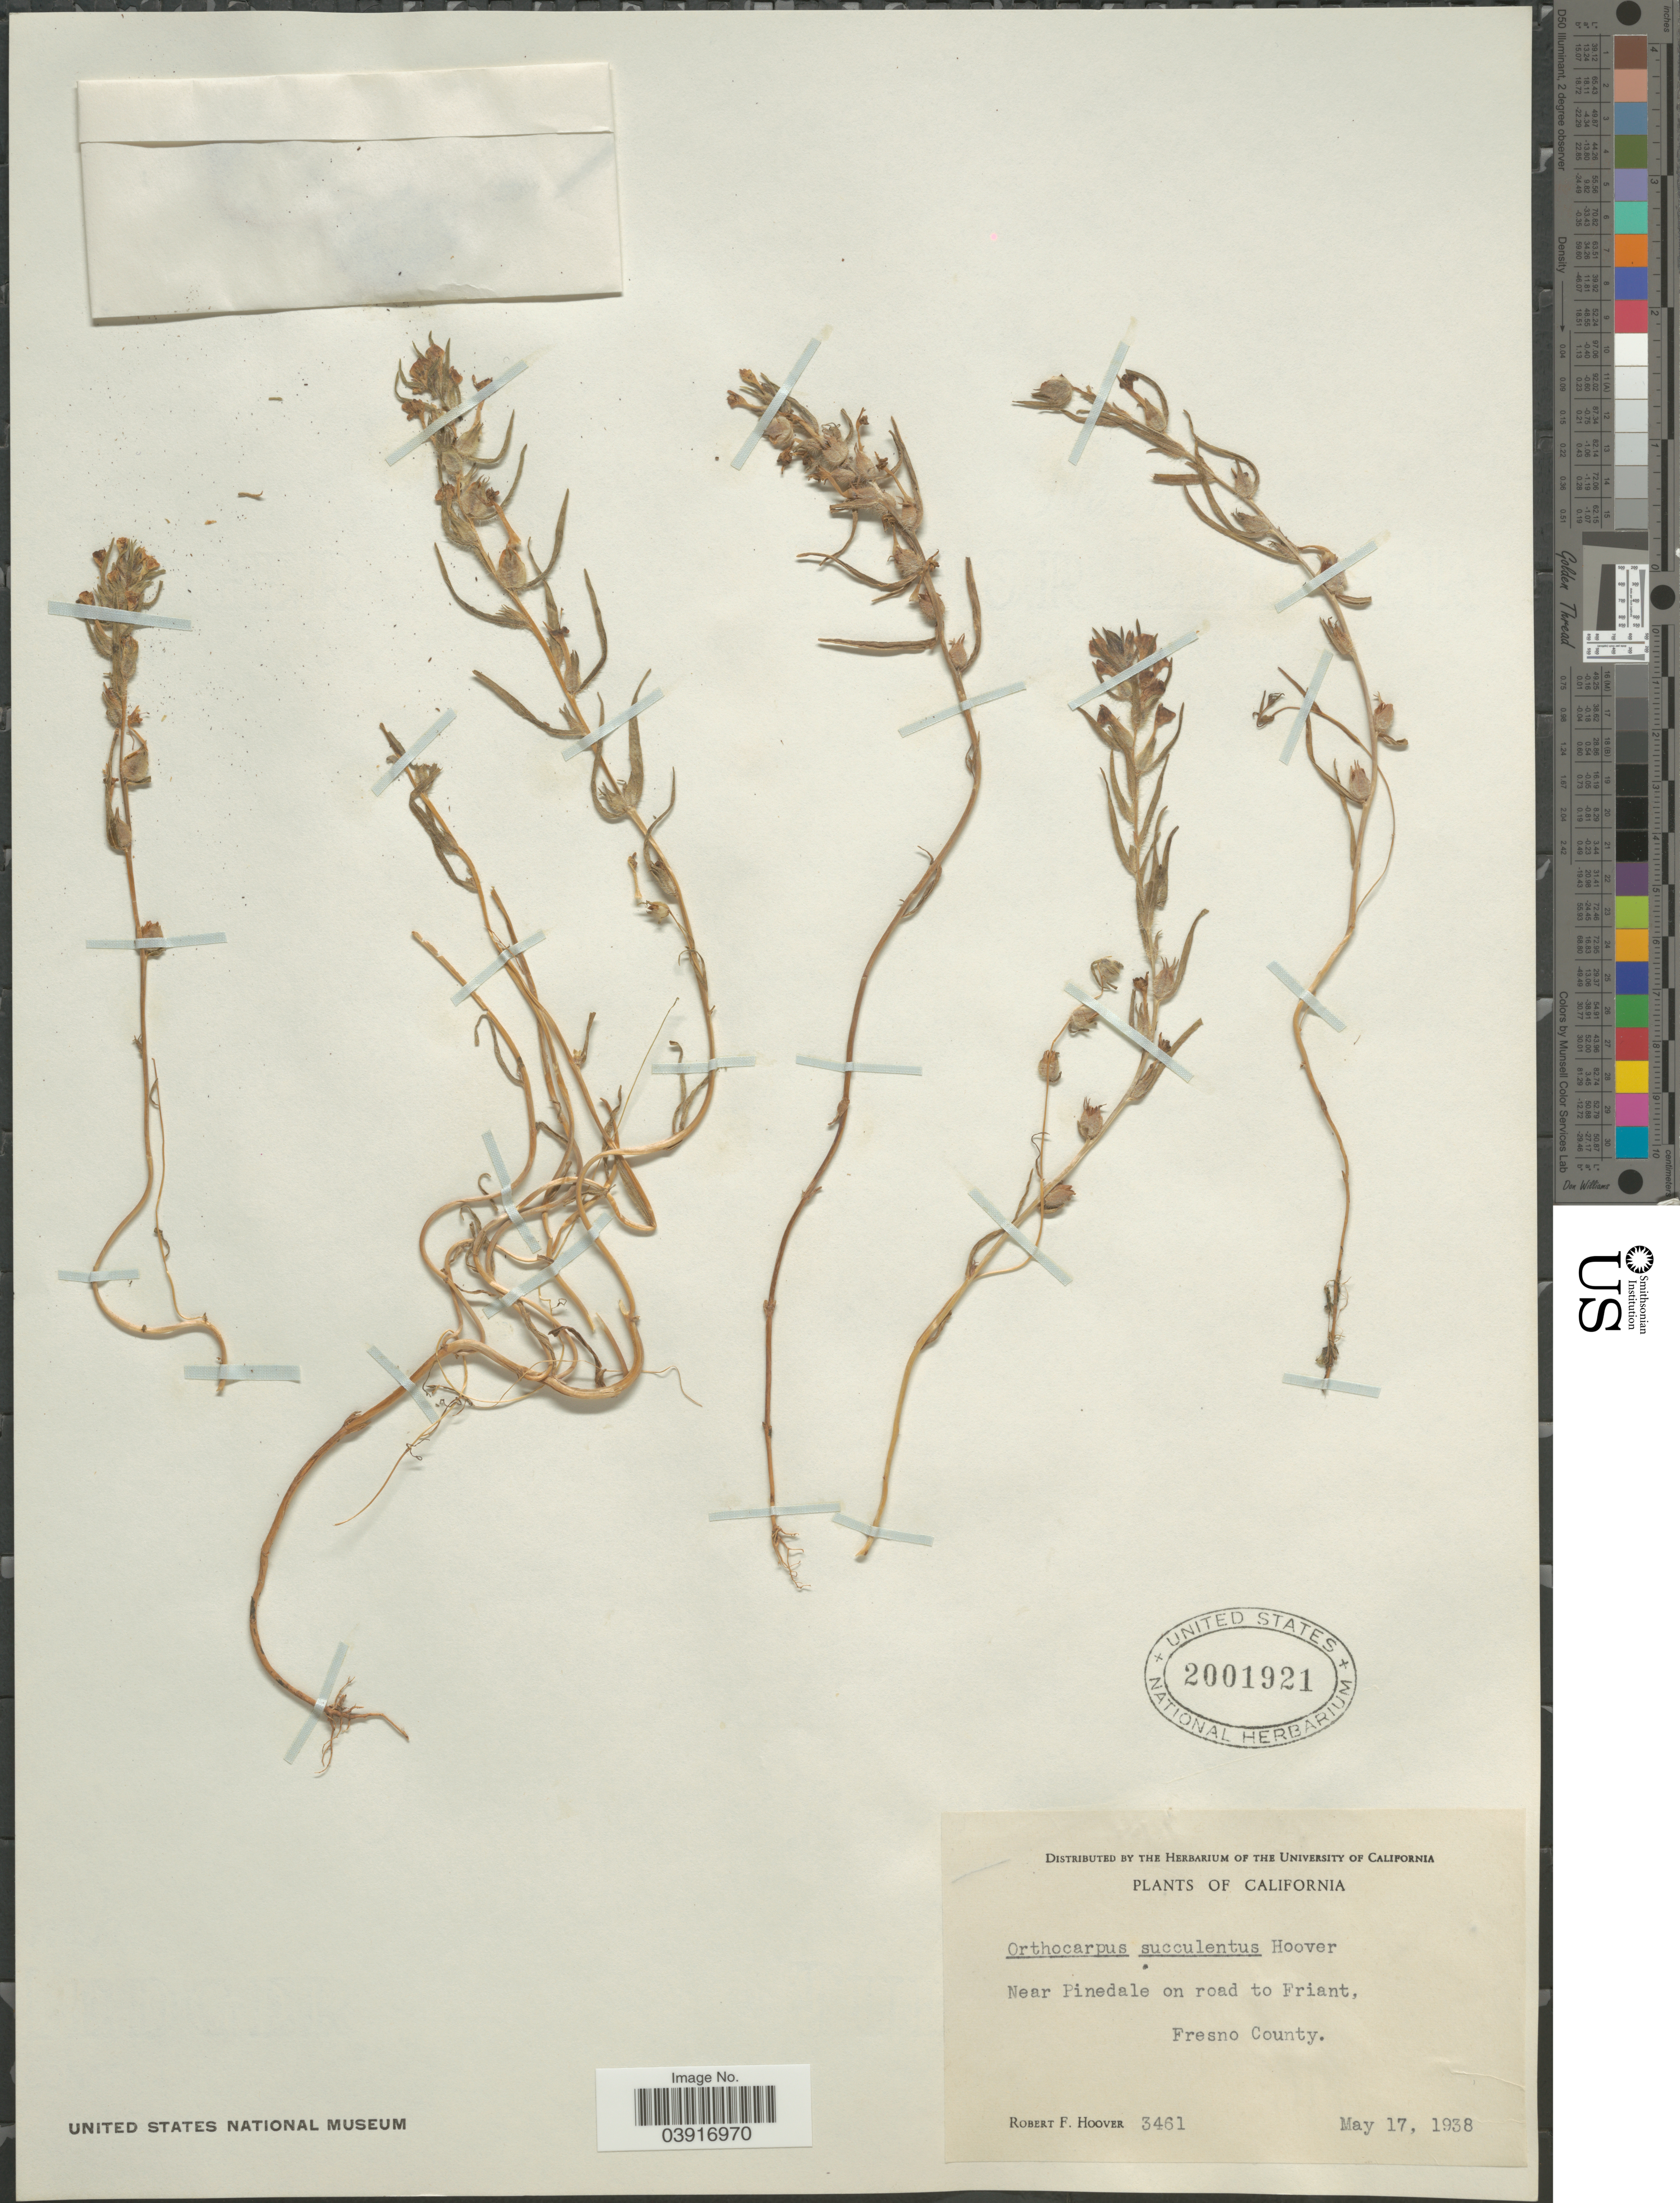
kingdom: Plantae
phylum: Tracheophyta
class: Magnoliopsida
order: Lamiales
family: Orobanchaceae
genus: Orthocarpus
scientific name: Orthocarpus campestris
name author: Benth.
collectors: R. F. Hoover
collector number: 3461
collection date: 1938-05-17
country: United States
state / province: California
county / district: Fresno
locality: Near Pinedale on road to Friant, Fresno County.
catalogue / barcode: US 2001921